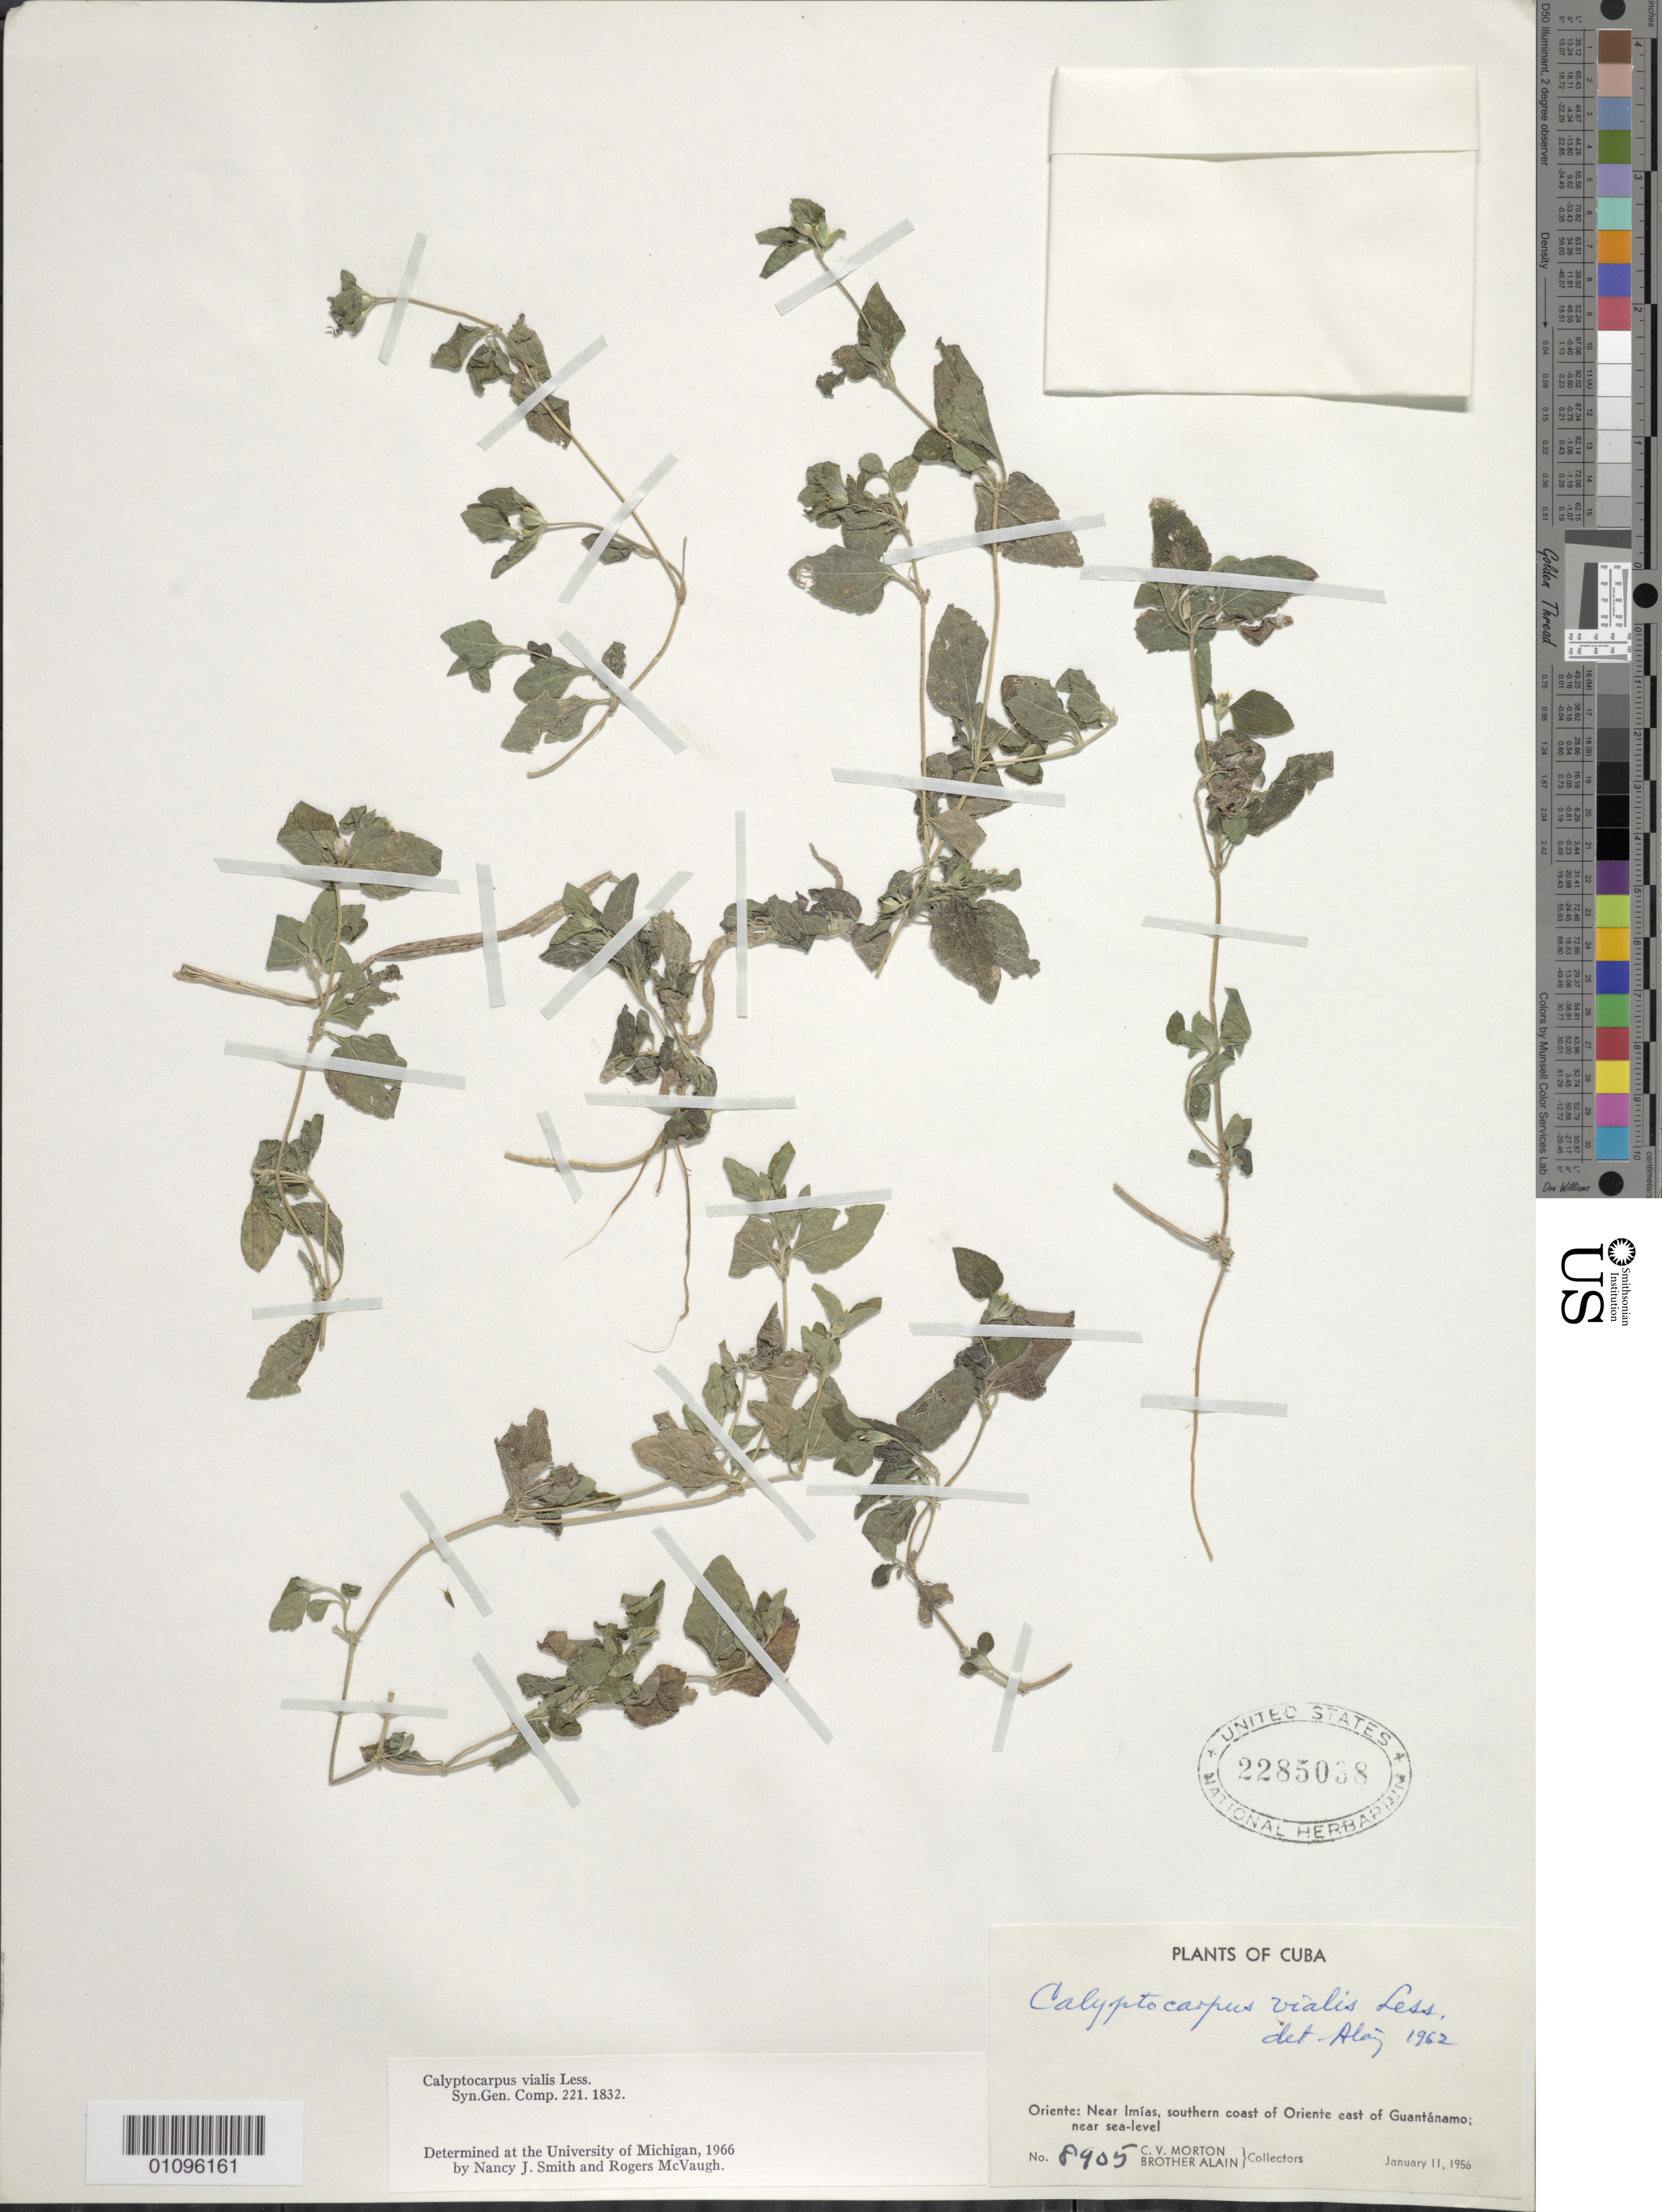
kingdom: Plantae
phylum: Tracheophyta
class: Magnoliopsida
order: Asterales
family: Asteraceae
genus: Calyptocarpus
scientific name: Calyptocarpus vialis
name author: Less.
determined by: Smith, N. J.; McVaugh, R.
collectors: C. V. Morton & A. H. Liogier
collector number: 8905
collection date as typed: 11 Jan 1956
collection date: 1956-01-11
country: Cuba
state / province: Guantanamo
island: Cuba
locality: Imías, near; southern coast of Oriente, east of Guantánamo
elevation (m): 0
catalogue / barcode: US 2285038